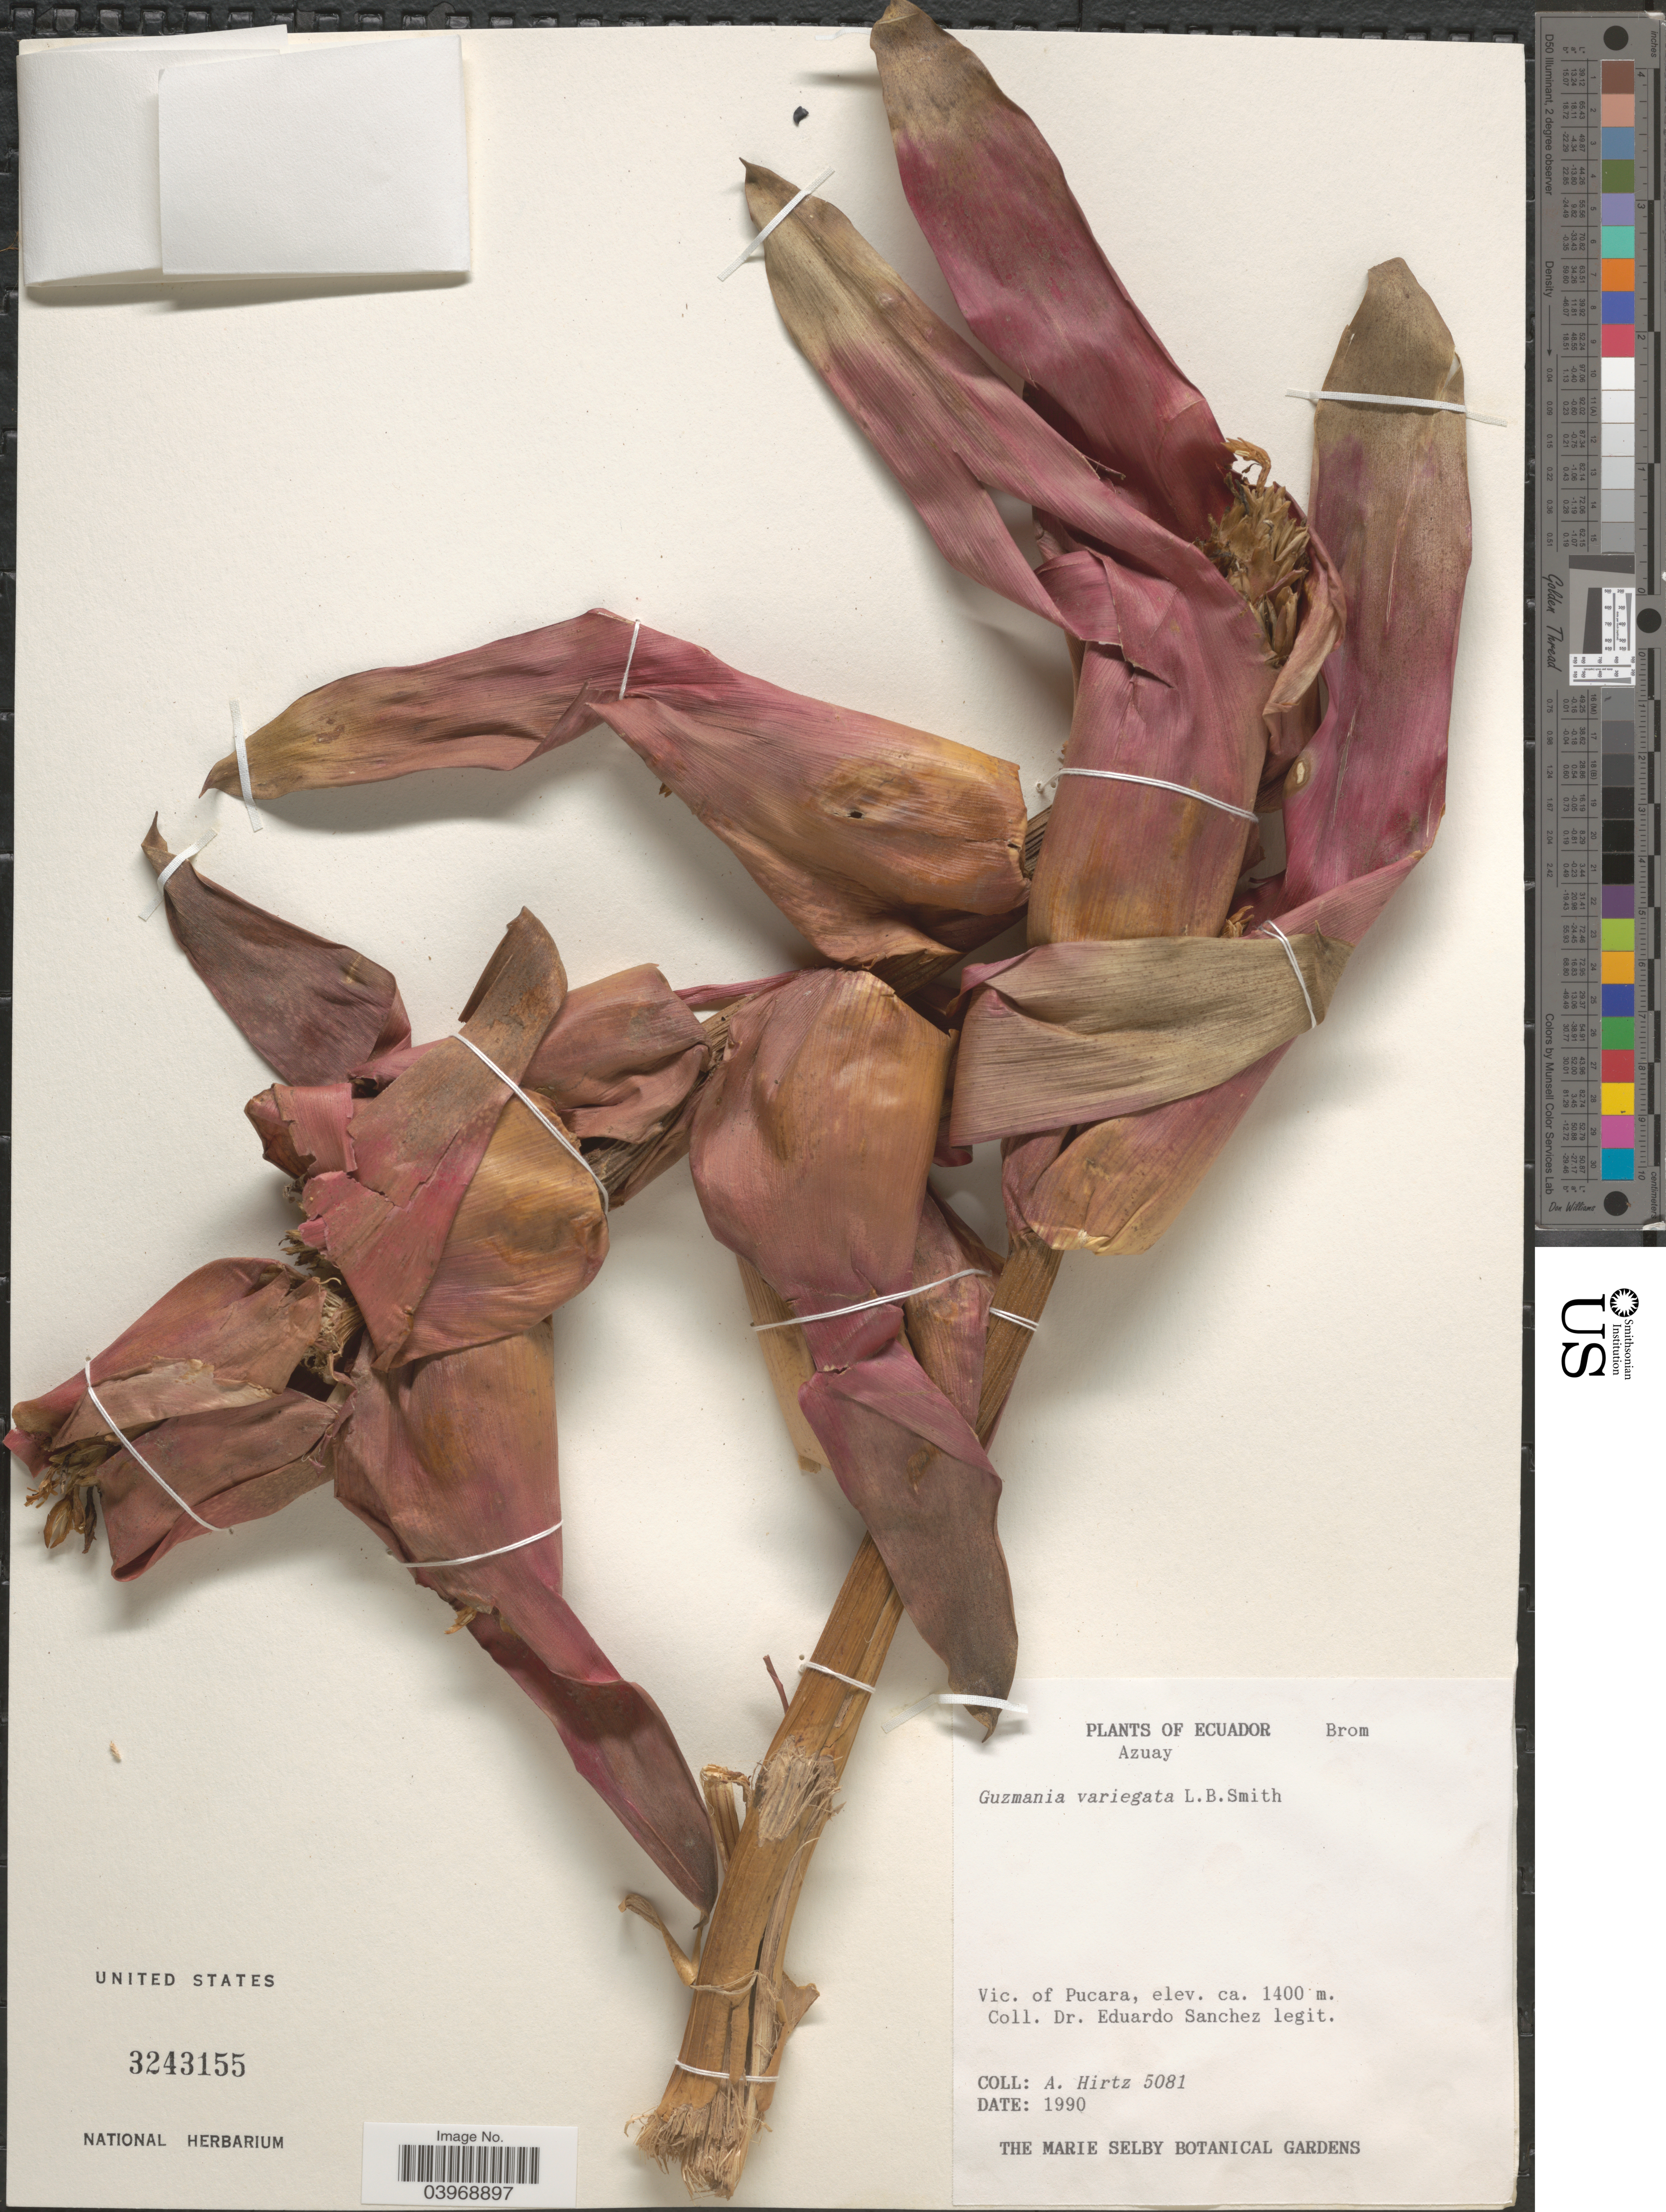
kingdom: Plantae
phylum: Tracheophyta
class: Liliopsida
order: Poales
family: Bromeliaceae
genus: Guzmania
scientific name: Guzmania variegata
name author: L.B. Sm.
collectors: A. Hirtz & E. Sanchez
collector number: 5081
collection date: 1990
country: Ecuador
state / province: Azuay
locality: Vic. of Pucara.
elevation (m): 1400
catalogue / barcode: US 3243155